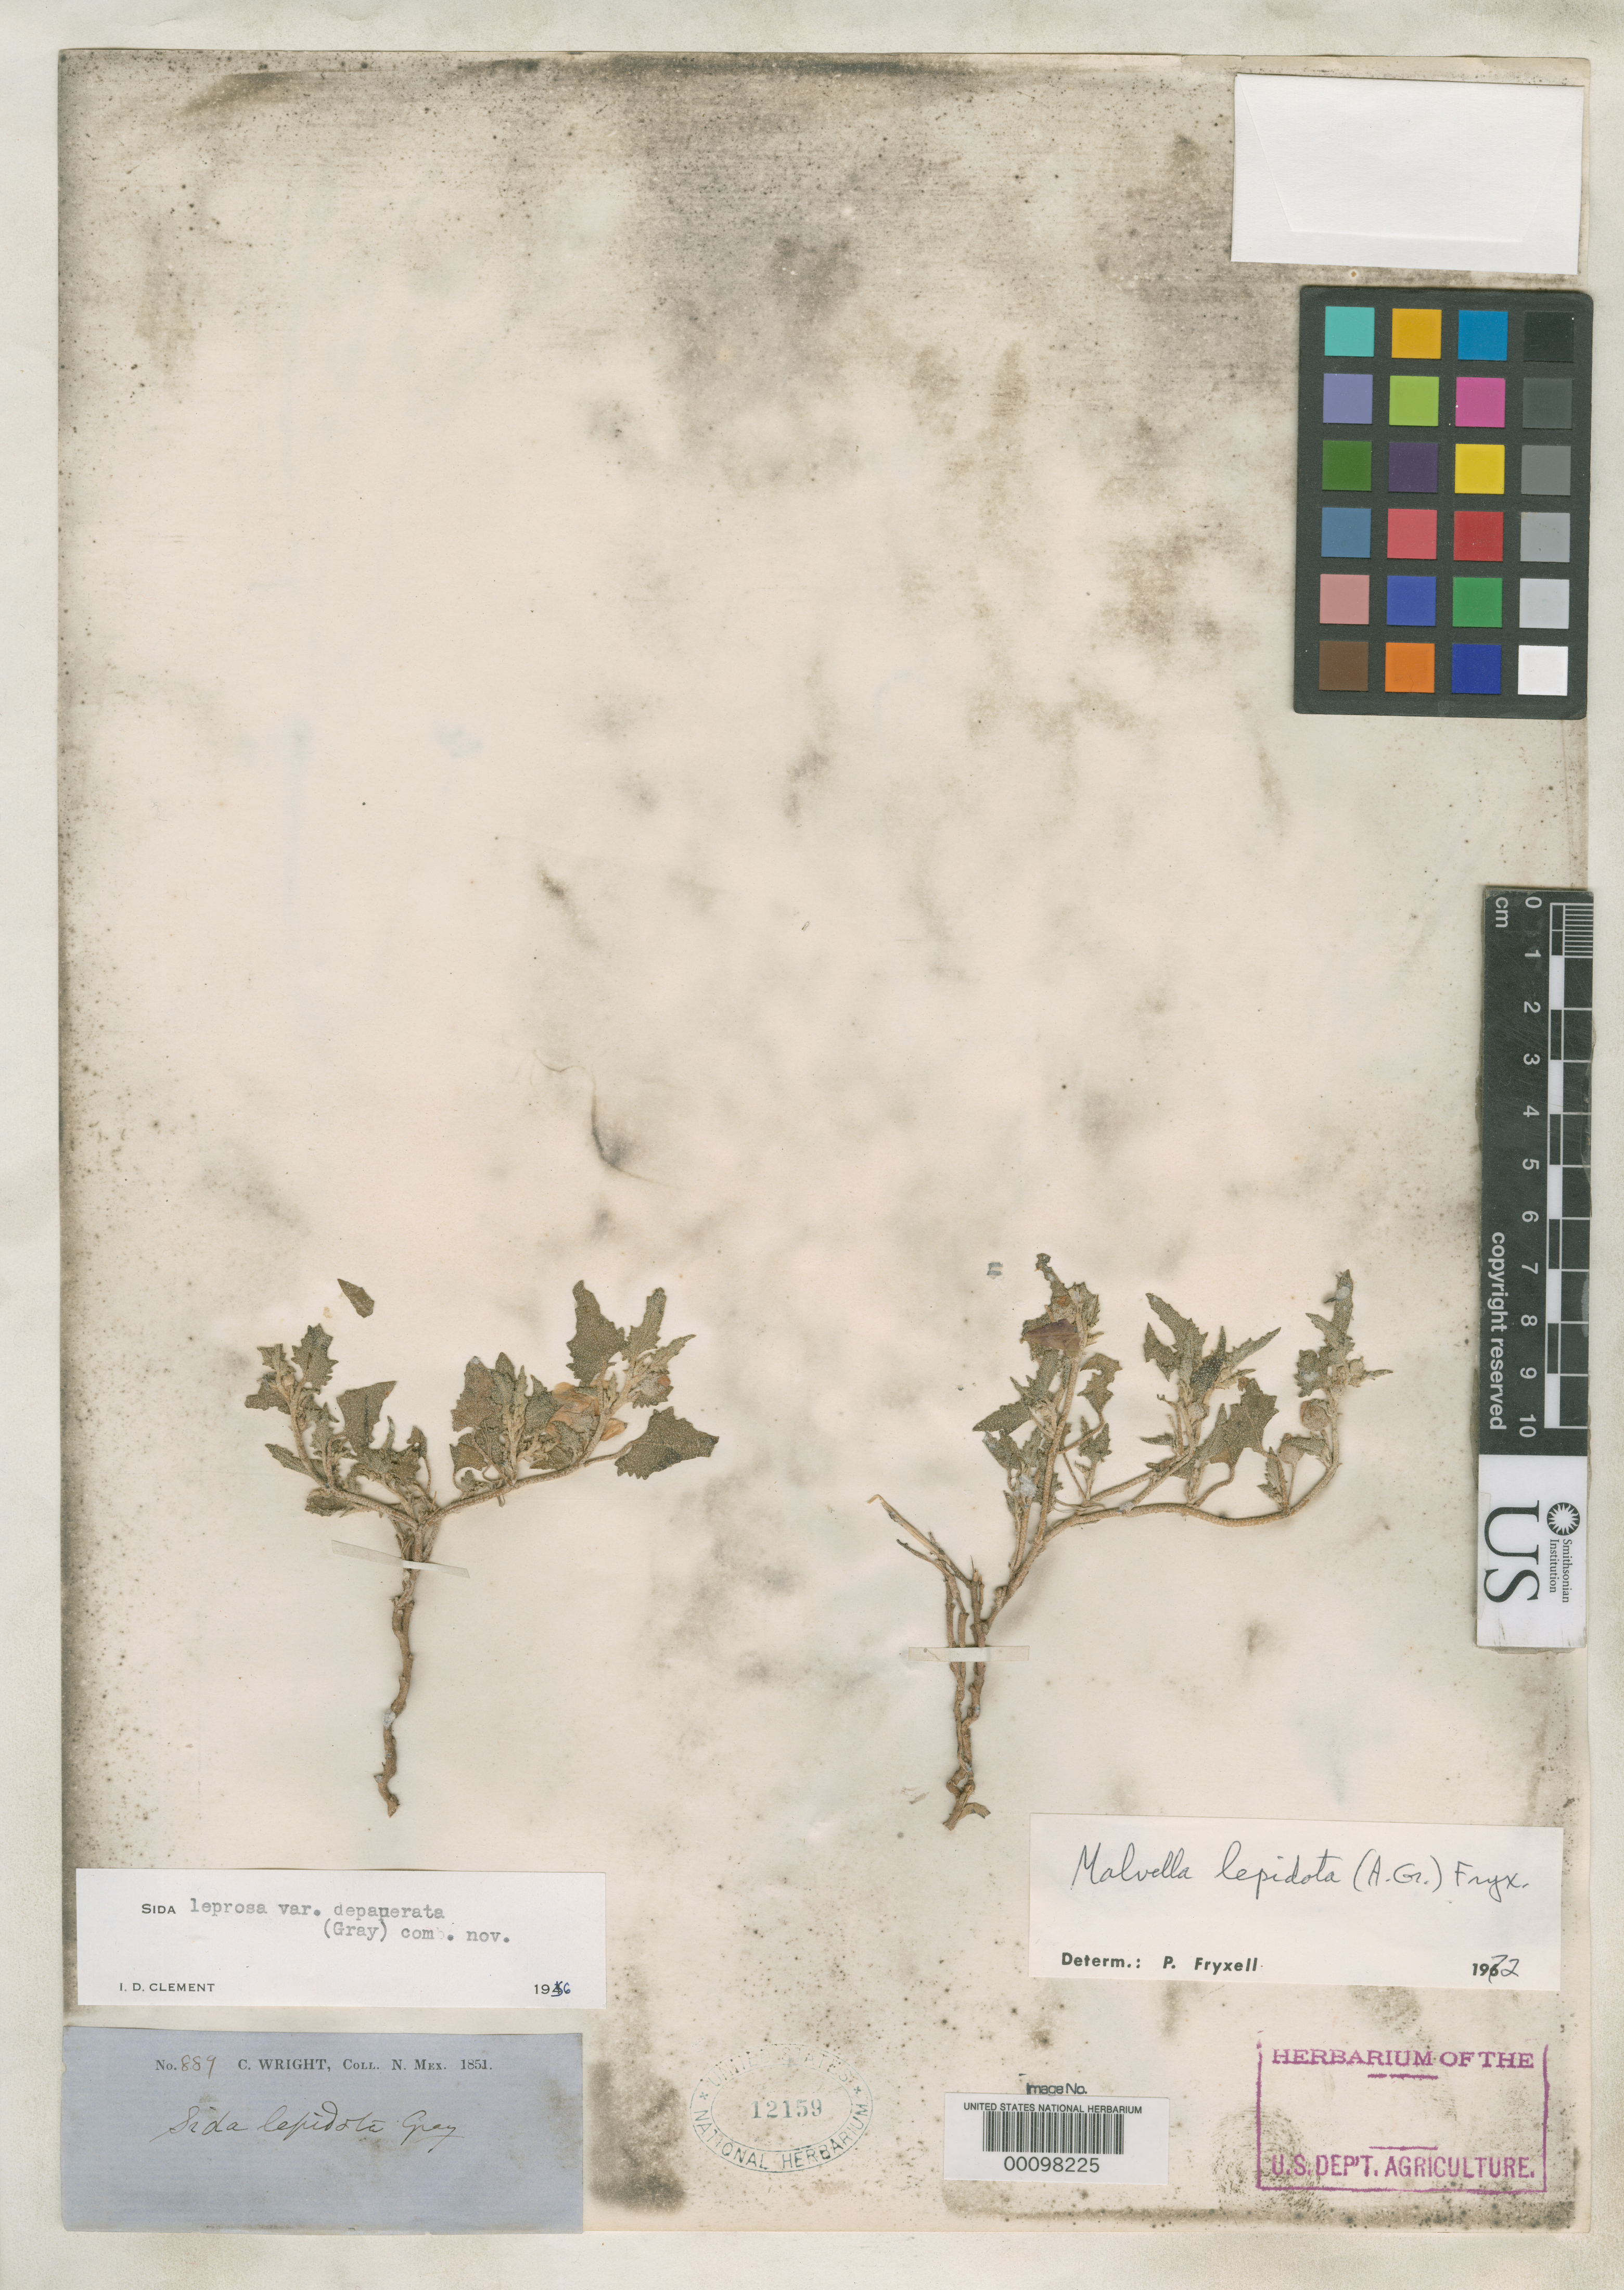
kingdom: Plantae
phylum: Tracheophyta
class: Magnoliopsida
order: Malvales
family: Malvaceae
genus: Sida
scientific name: Sida lepidota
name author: A. Gray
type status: Type Collection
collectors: C. Wright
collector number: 889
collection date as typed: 1851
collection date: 1851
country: United States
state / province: New Mexico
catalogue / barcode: US 12159